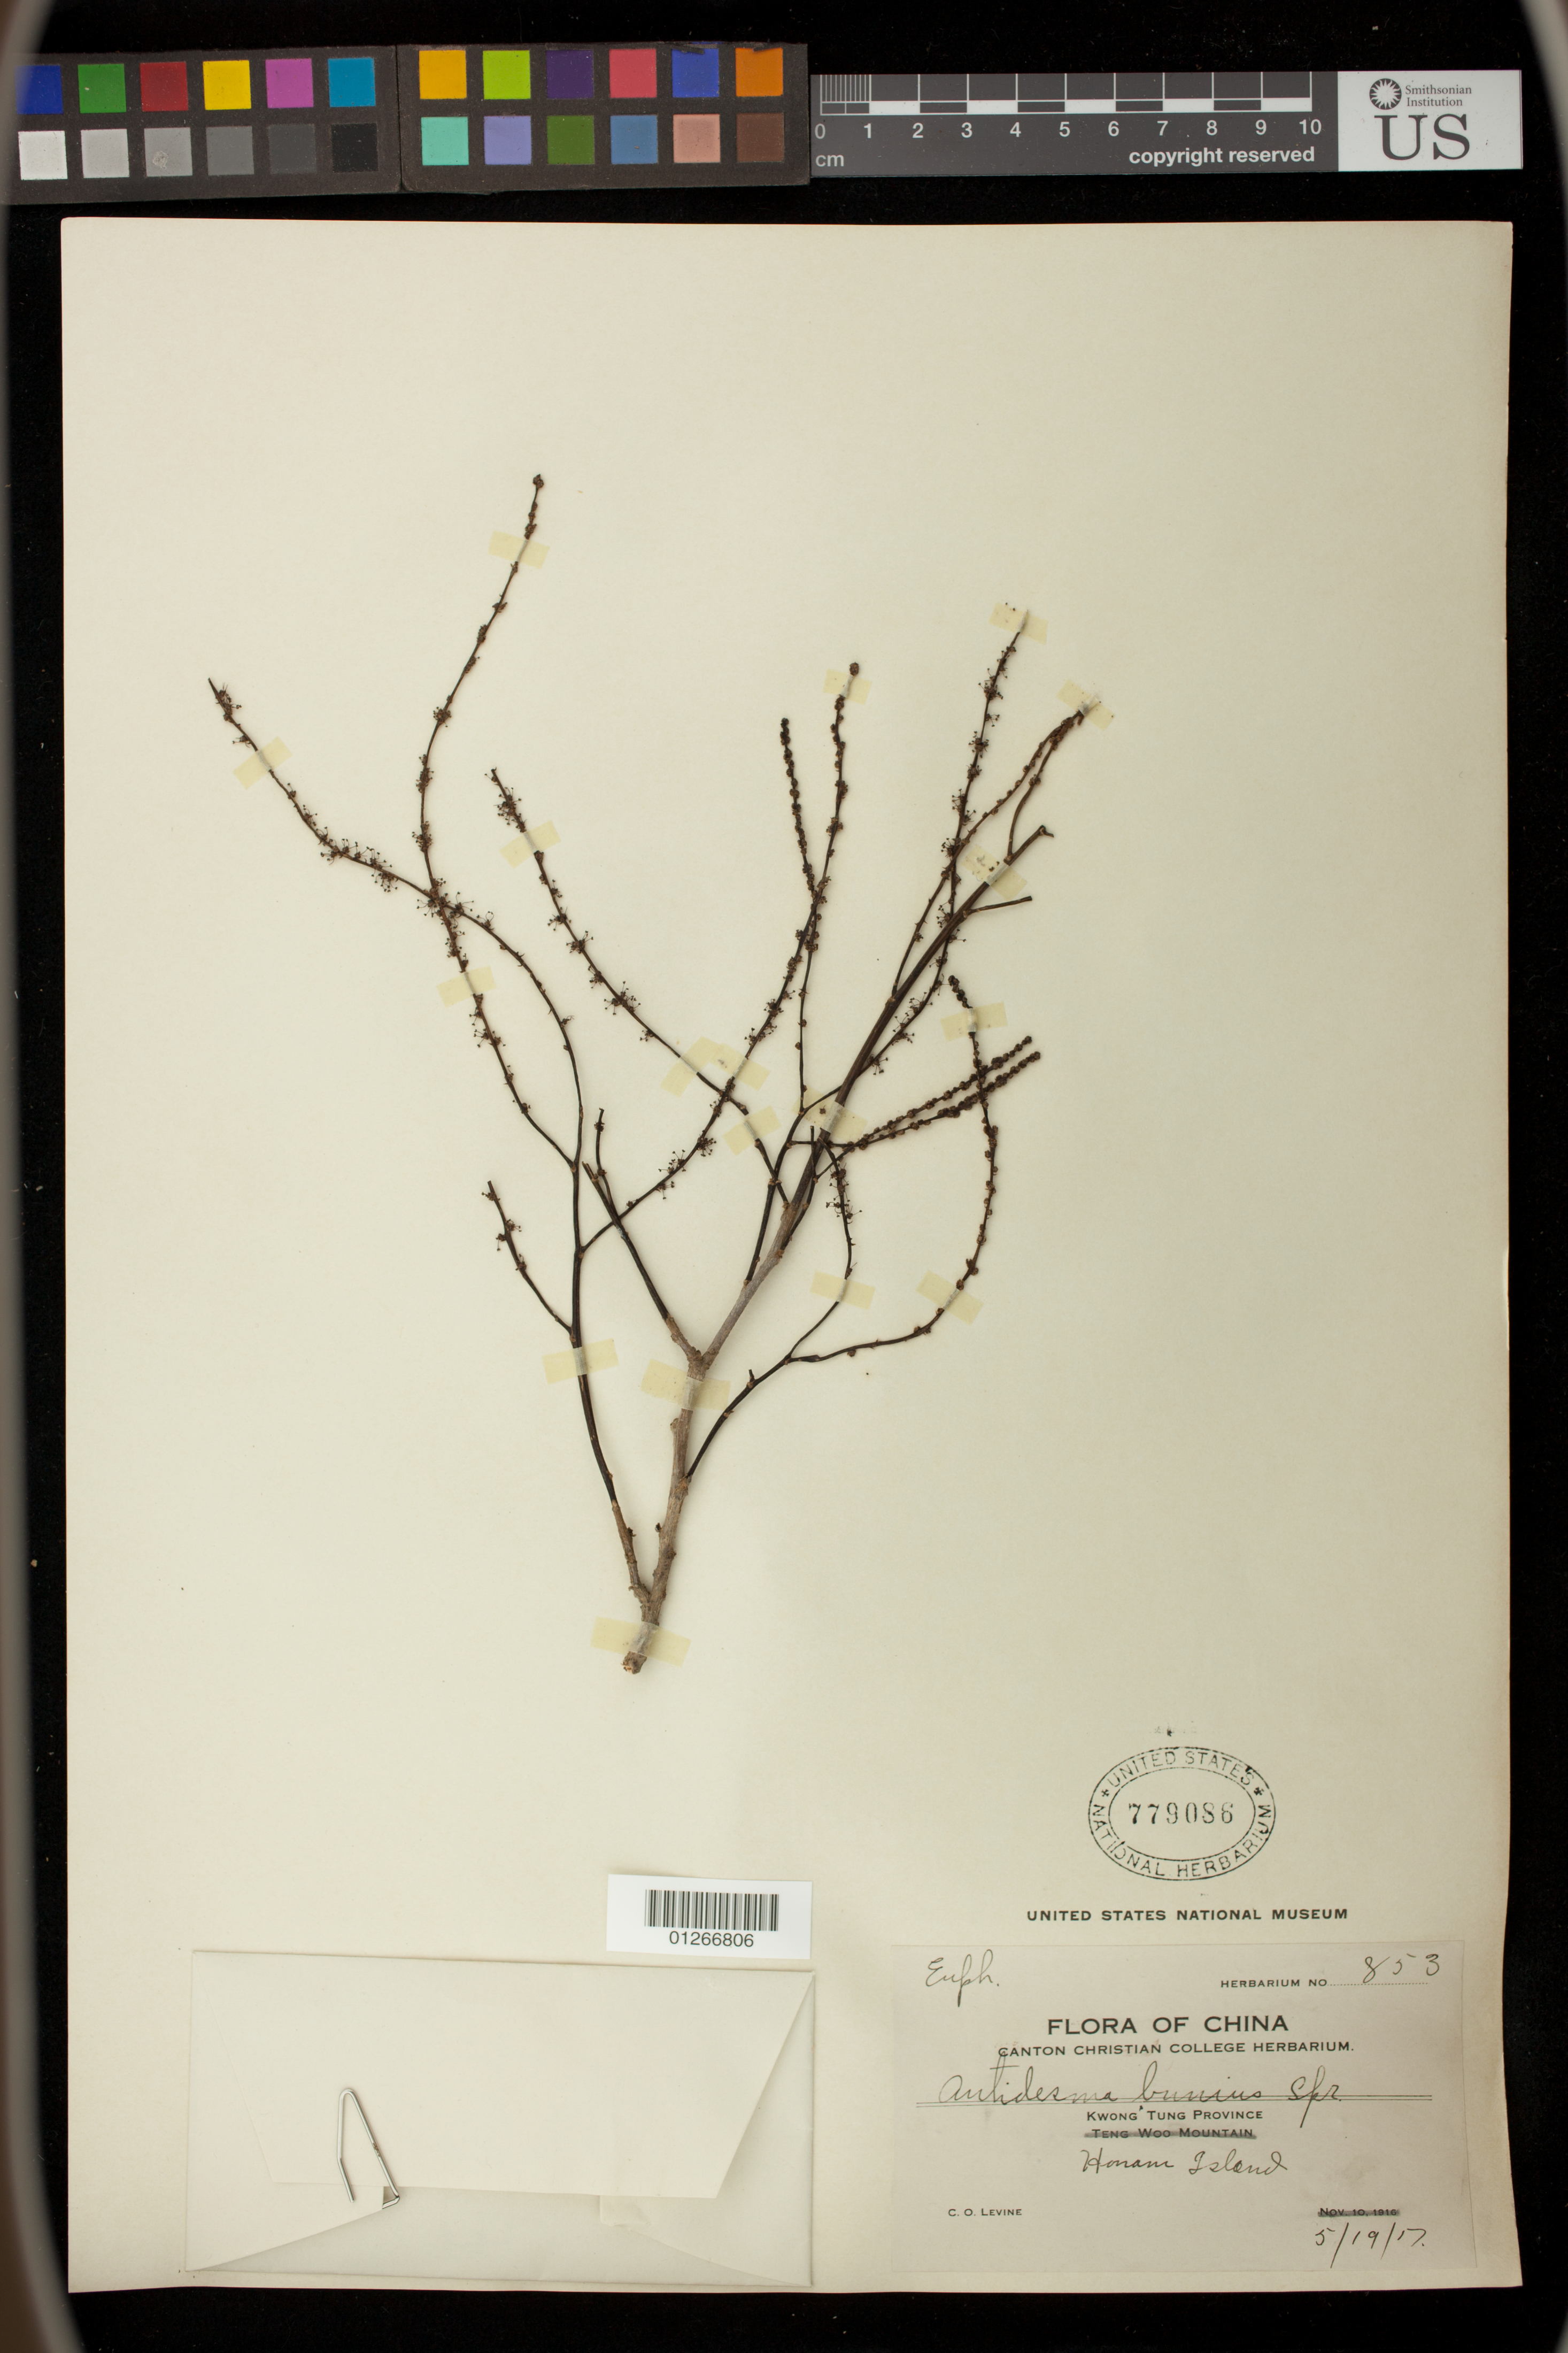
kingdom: Plantae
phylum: Tracheophyta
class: Magnoliopsida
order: Malpighiales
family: Phyllanthaceae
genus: Antidesma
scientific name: Antidesma bunius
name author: (L.) Spreng.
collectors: C. O. Levine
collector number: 853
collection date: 1917-05-19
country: China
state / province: Guangdong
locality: Honam Island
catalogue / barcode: US 779086